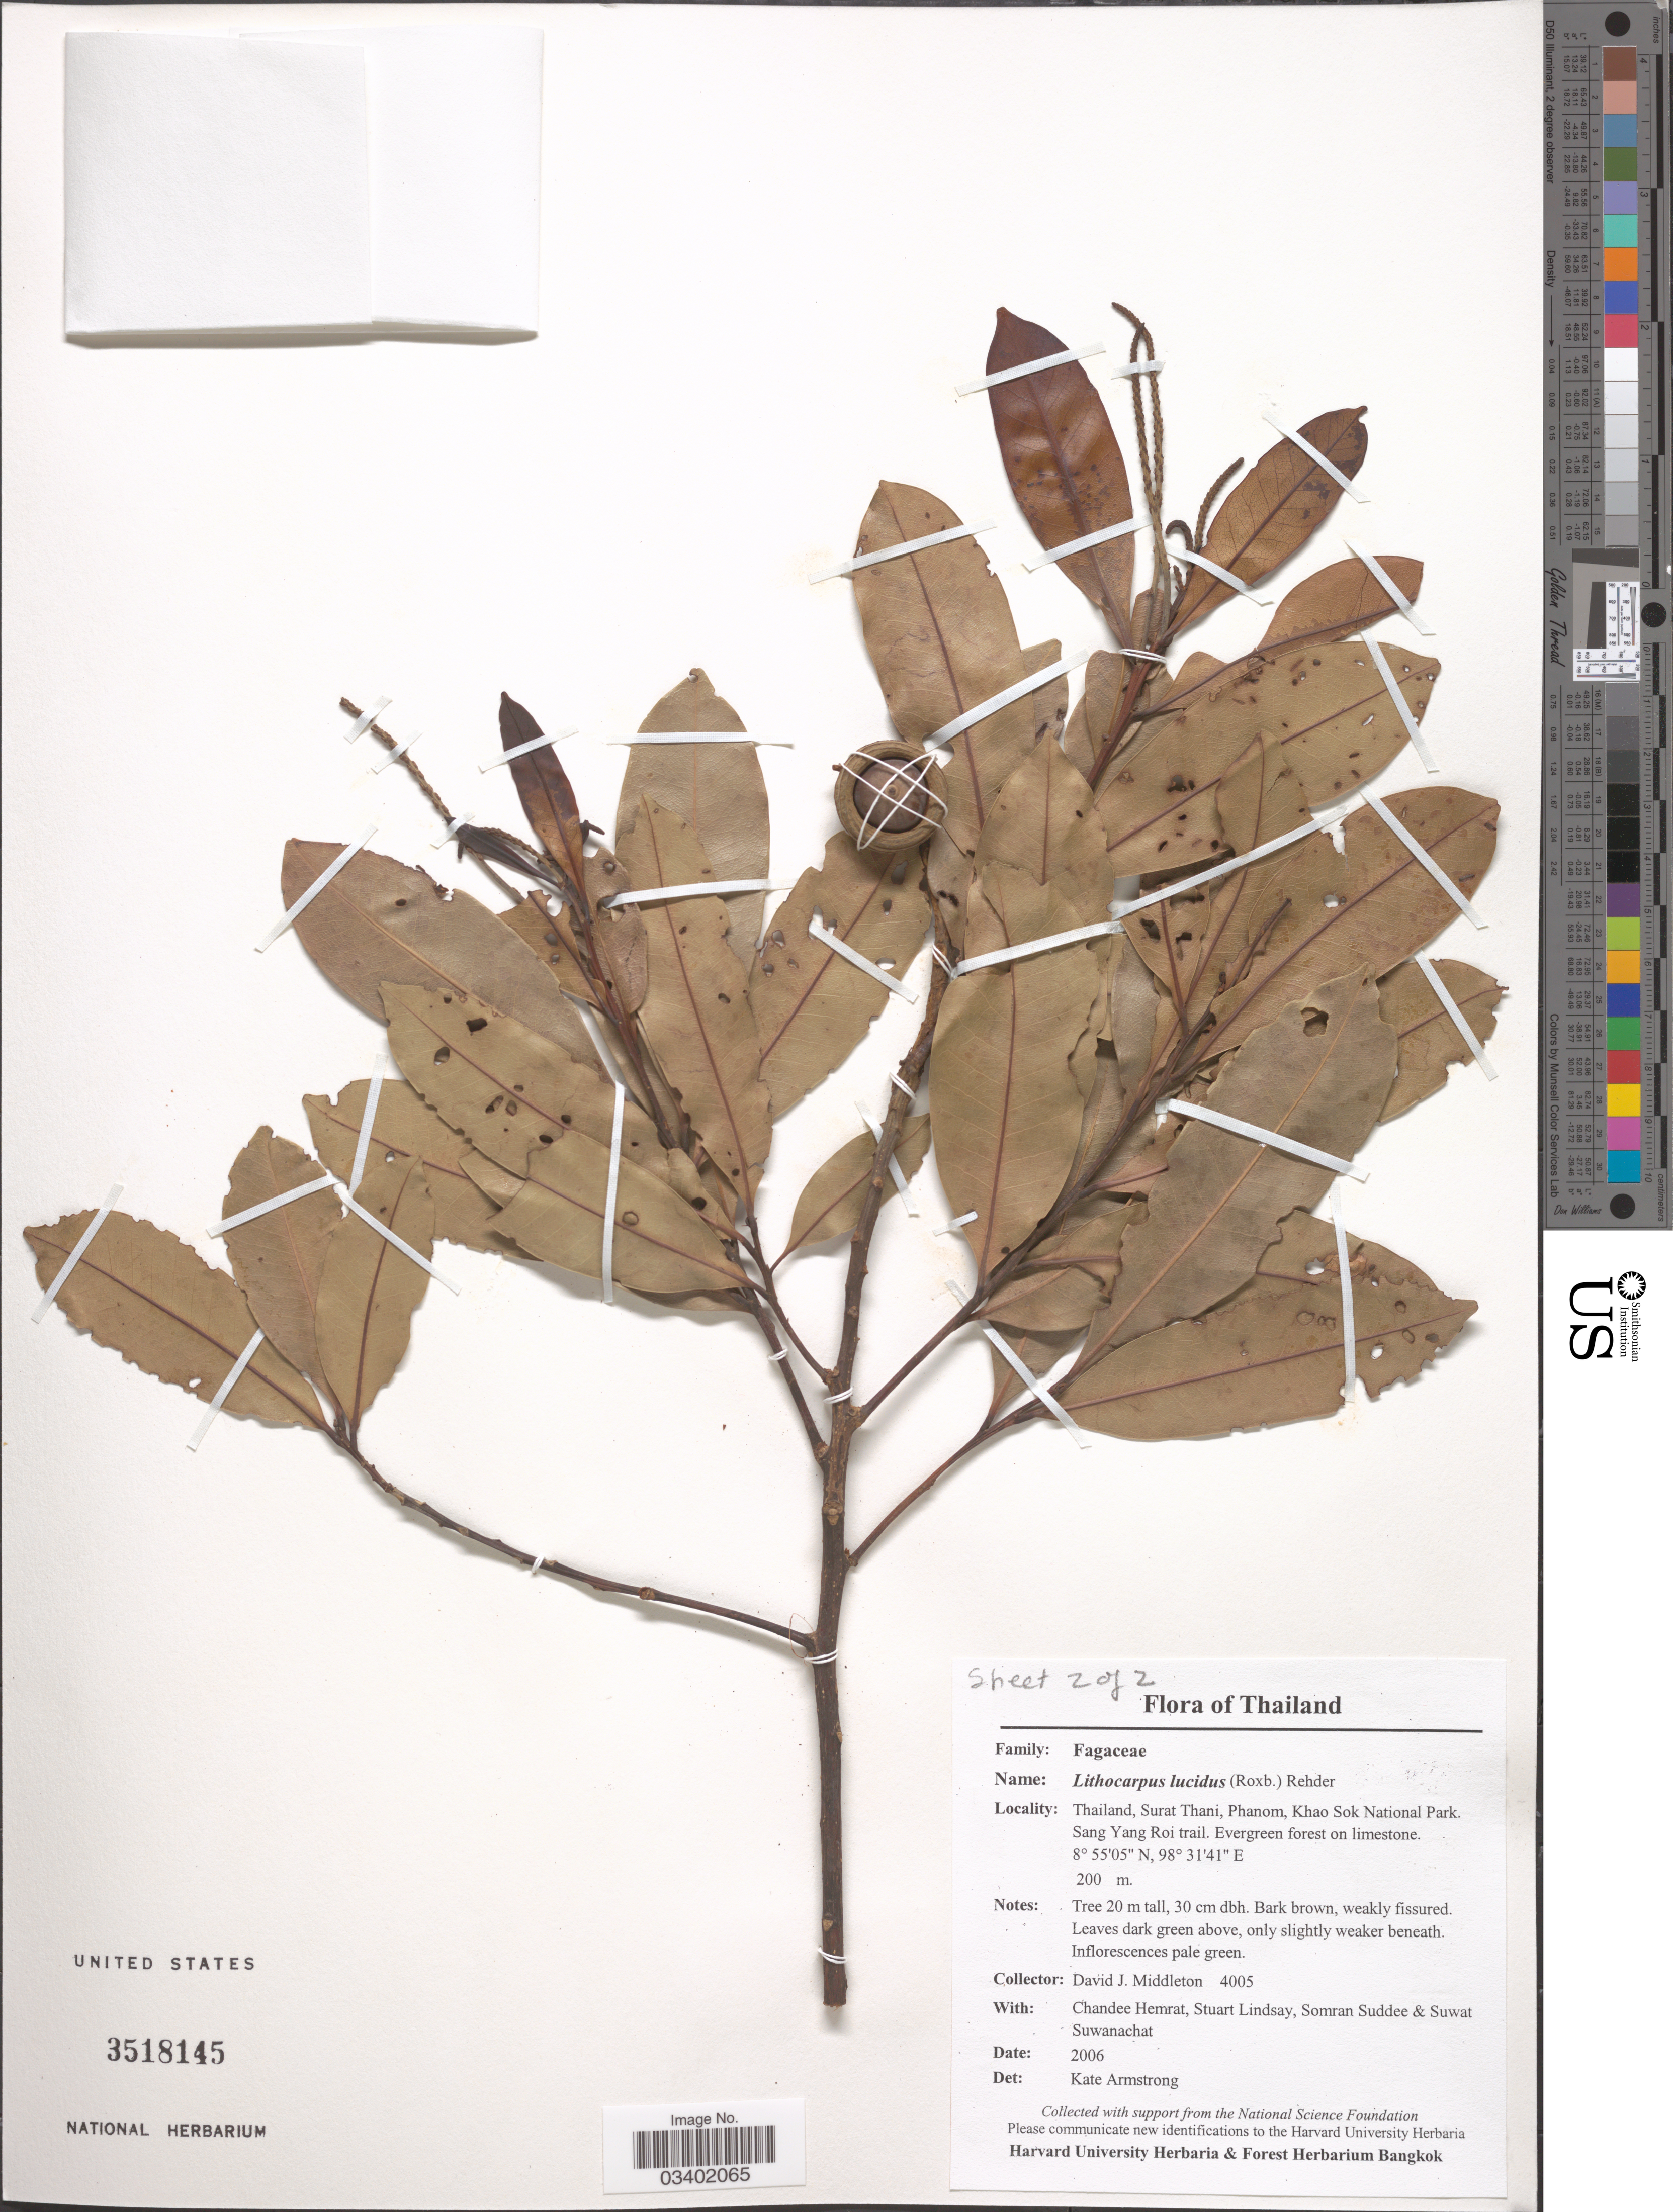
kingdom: Plantae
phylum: Tracheophyta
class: Magnoliopsida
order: Fagales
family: Fagaceae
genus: Lithocarpus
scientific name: Lithocarpus lucidus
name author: (Roxb.) Rehder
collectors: D. J. Middleton, C. Hemrat, S. Lindsay, S. Suddee & S. Suwanachat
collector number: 4005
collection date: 2006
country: Thailand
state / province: Surat Thani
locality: Phanom, Khao Sok National Park. Sang Yang Roi trail. Evergreen forest on limestone.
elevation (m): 200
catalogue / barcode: US 3518145